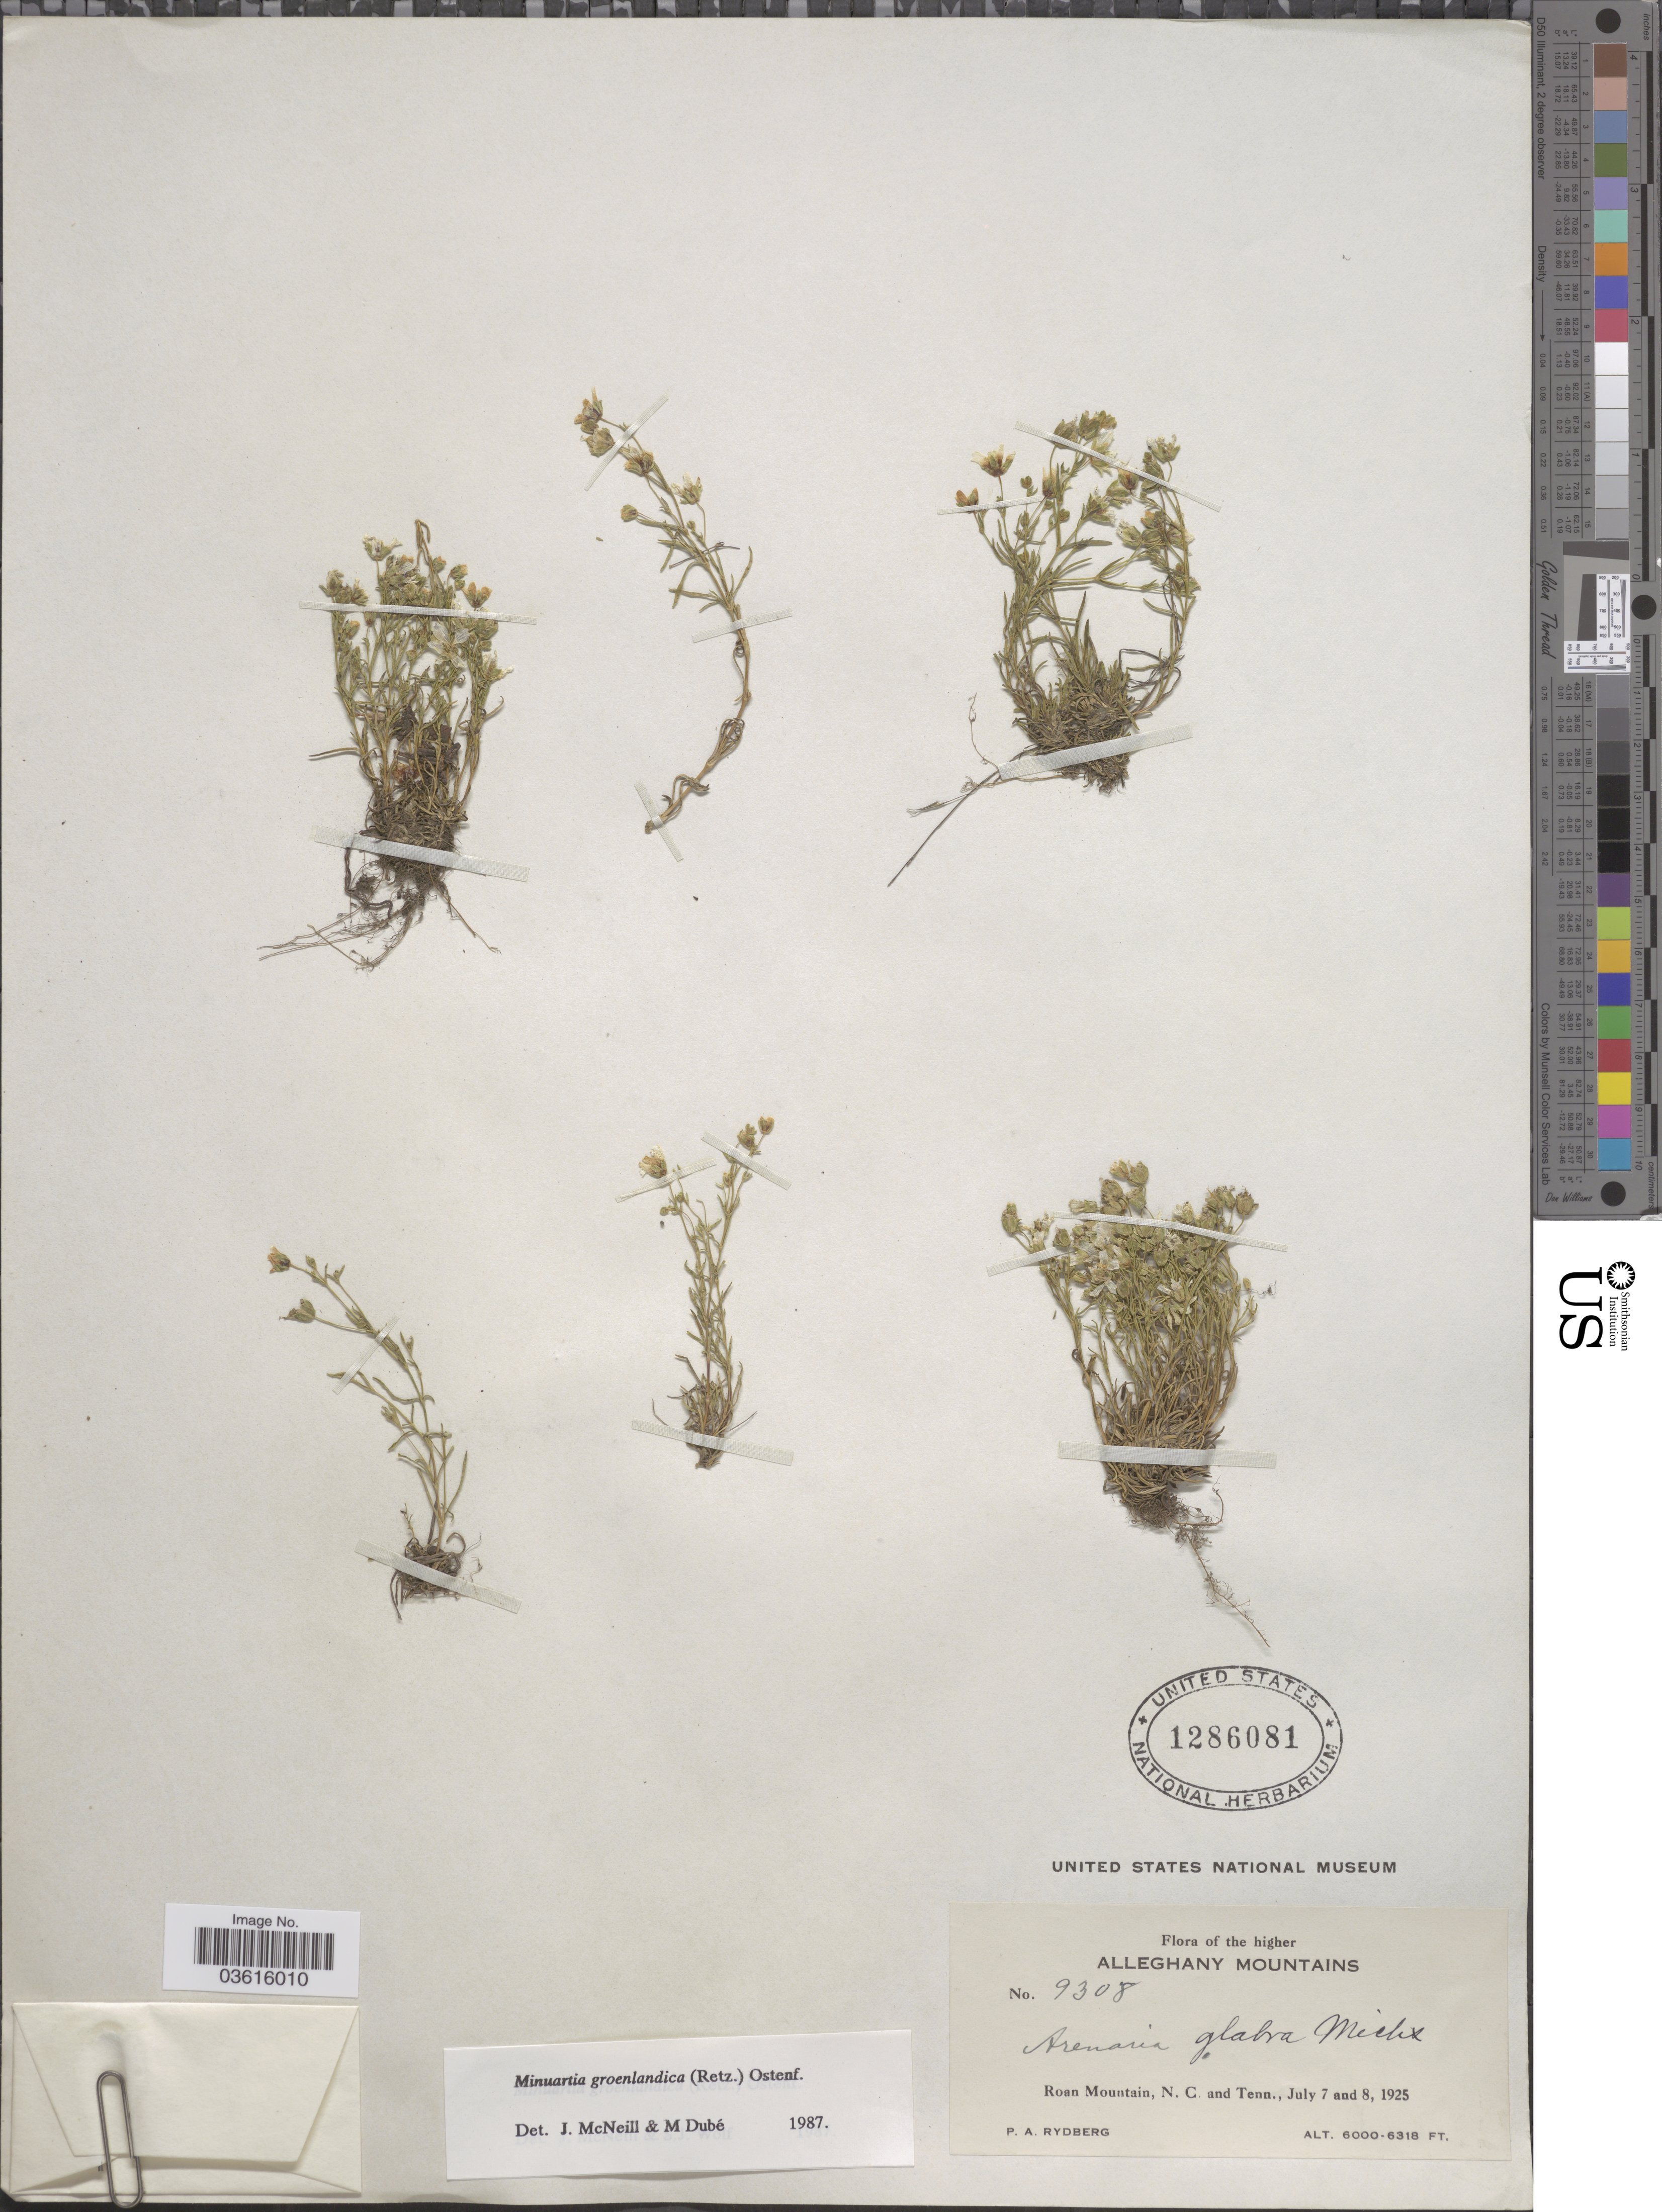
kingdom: Plantae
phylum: Tracheophyta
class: Magnoliopsida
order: Caryophyllales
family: Caryophyllaceae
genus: Minuartia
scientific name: Minuartia groenlandica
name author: (Retz.) Ostenf.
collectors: P. A. Rydberg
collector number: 9308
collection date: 1925-07-07/1925-07-08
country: United States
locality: The higher Alleghany Mountains. Roan Mountain, N.C. and Tenn.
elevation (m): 1829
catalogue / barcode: US 1286081